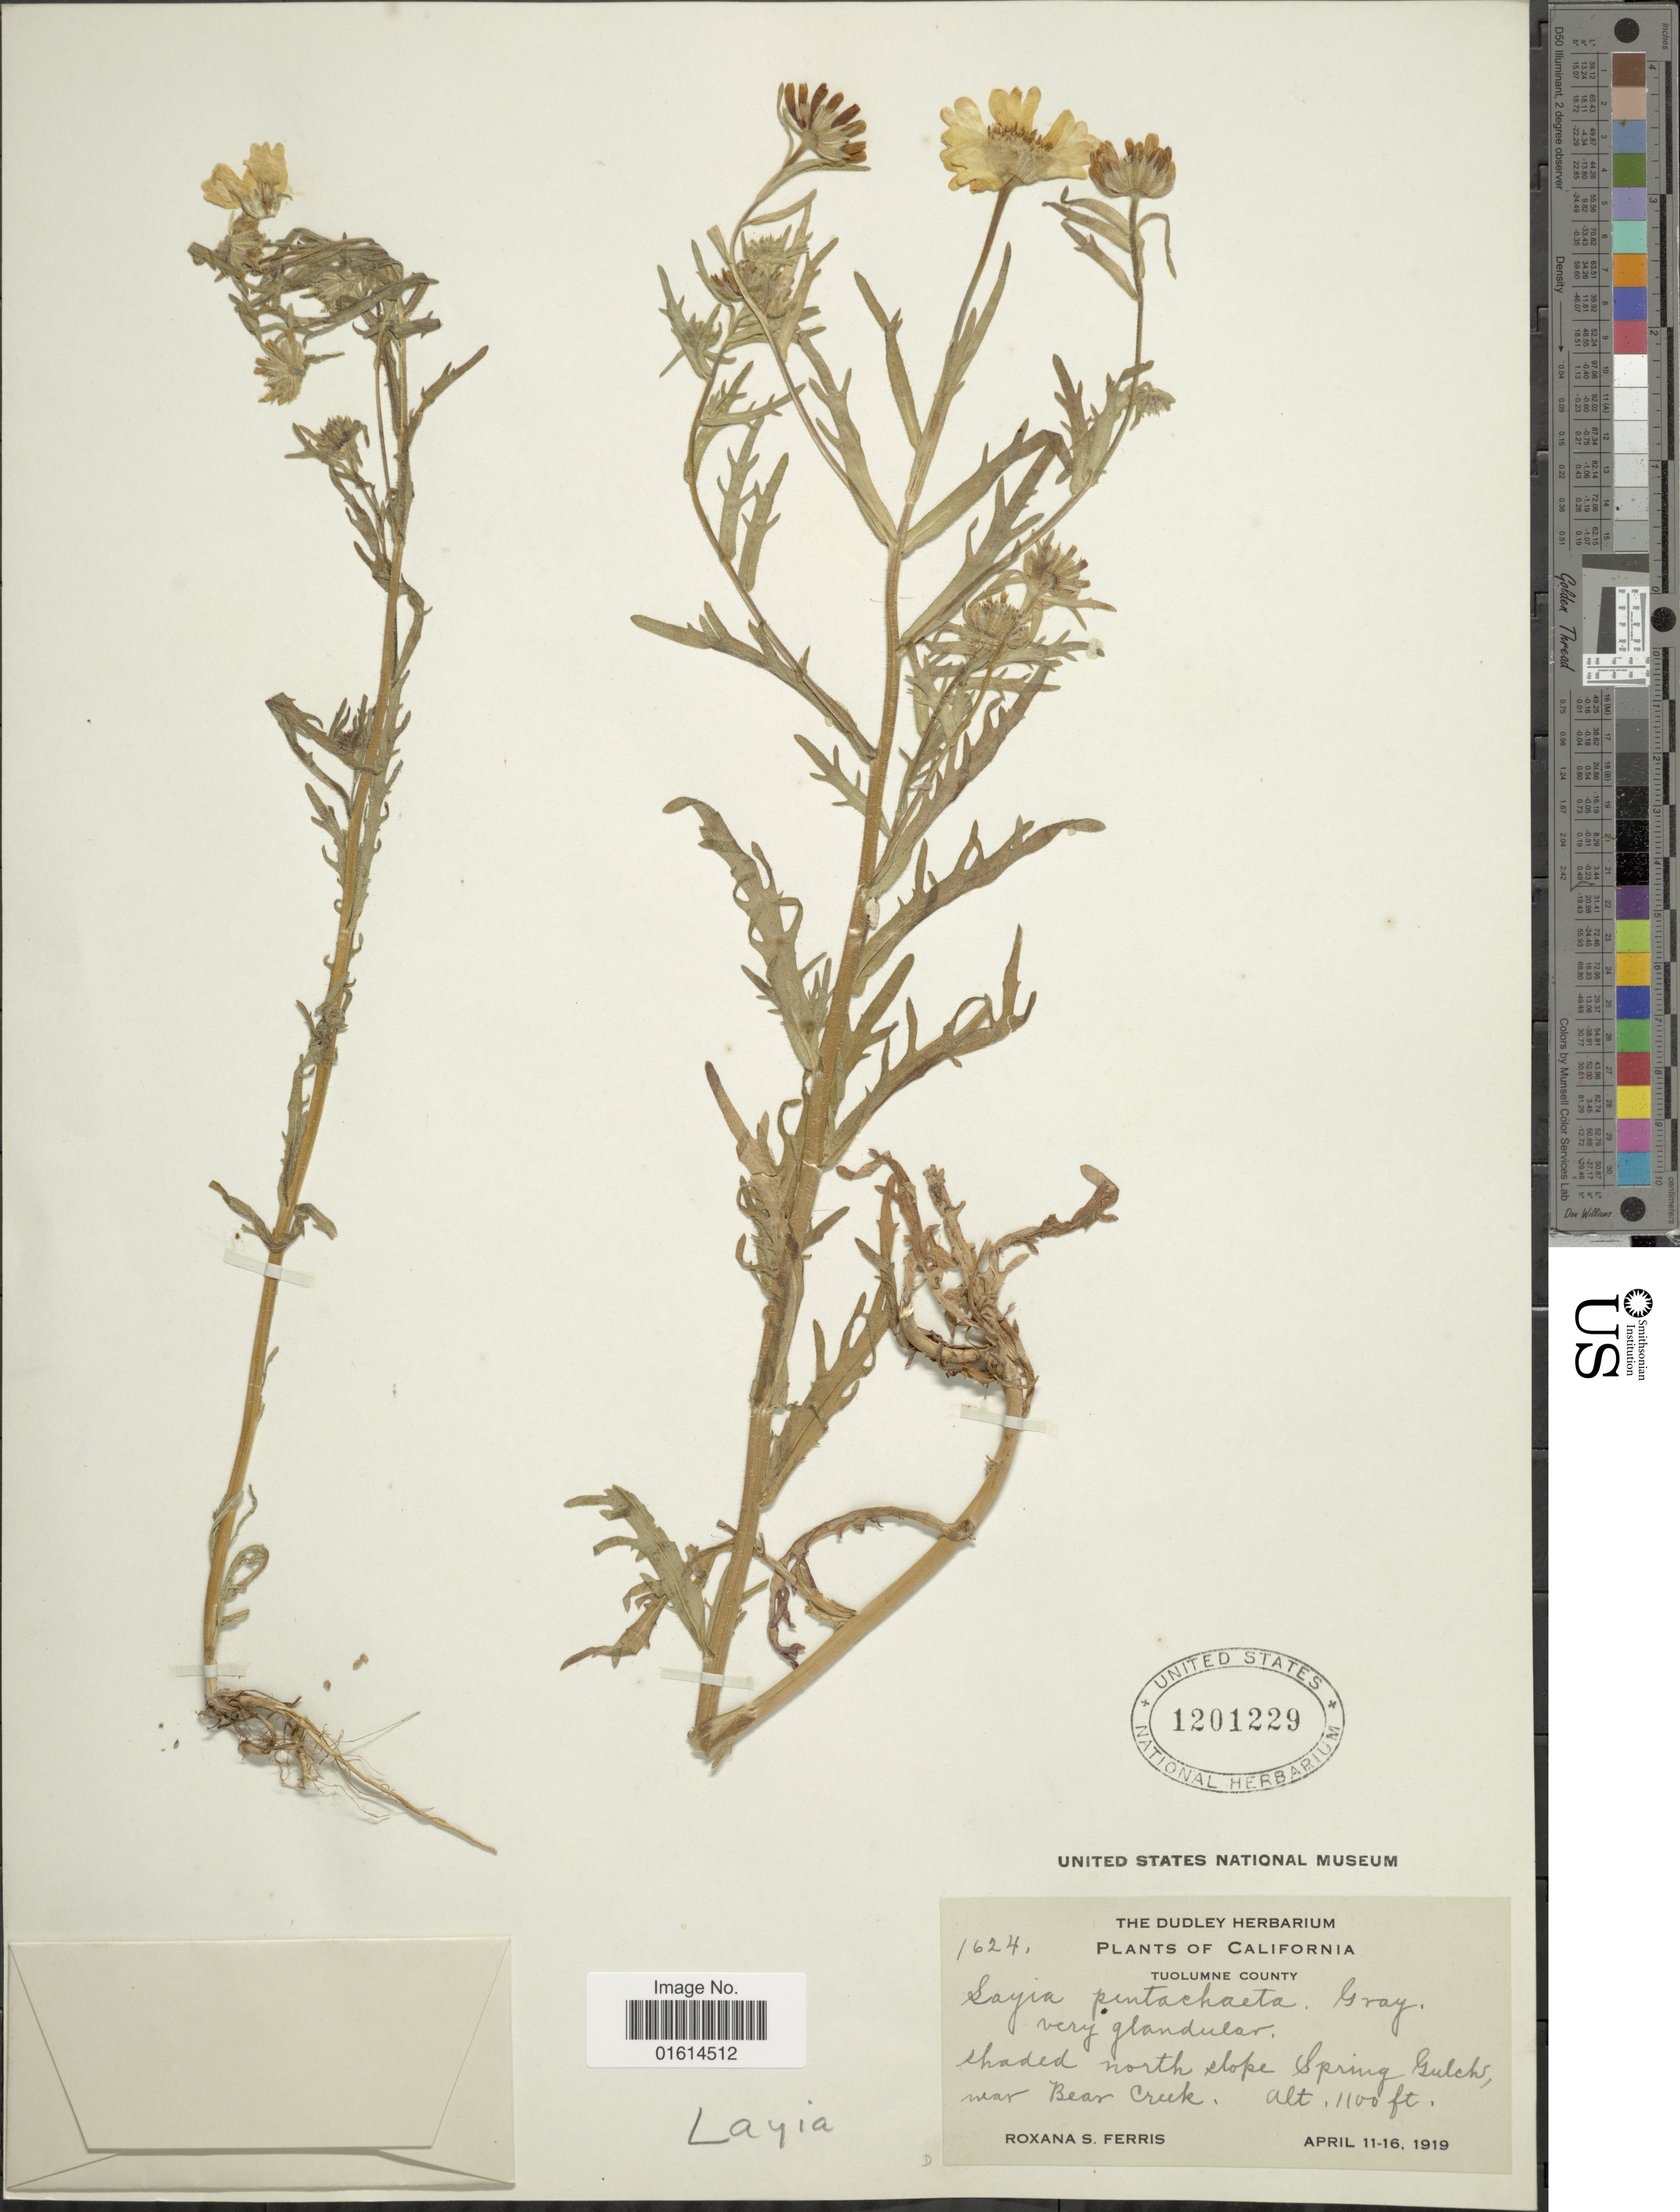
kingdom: Plantae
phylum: Tracheophyta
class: Magnoliopsida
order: Asterales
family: Asteraceae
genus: Layia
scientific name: Layia pentachaeta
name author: A. Gray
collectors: R. S. Ferris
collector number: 1624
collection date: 1919-04-11/1919-04-16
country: United States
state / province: California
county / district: Tuolumne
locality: Tuolumne, north slope Spring Gulchs near Bear Creek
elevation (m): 335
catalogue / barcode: US 1201229